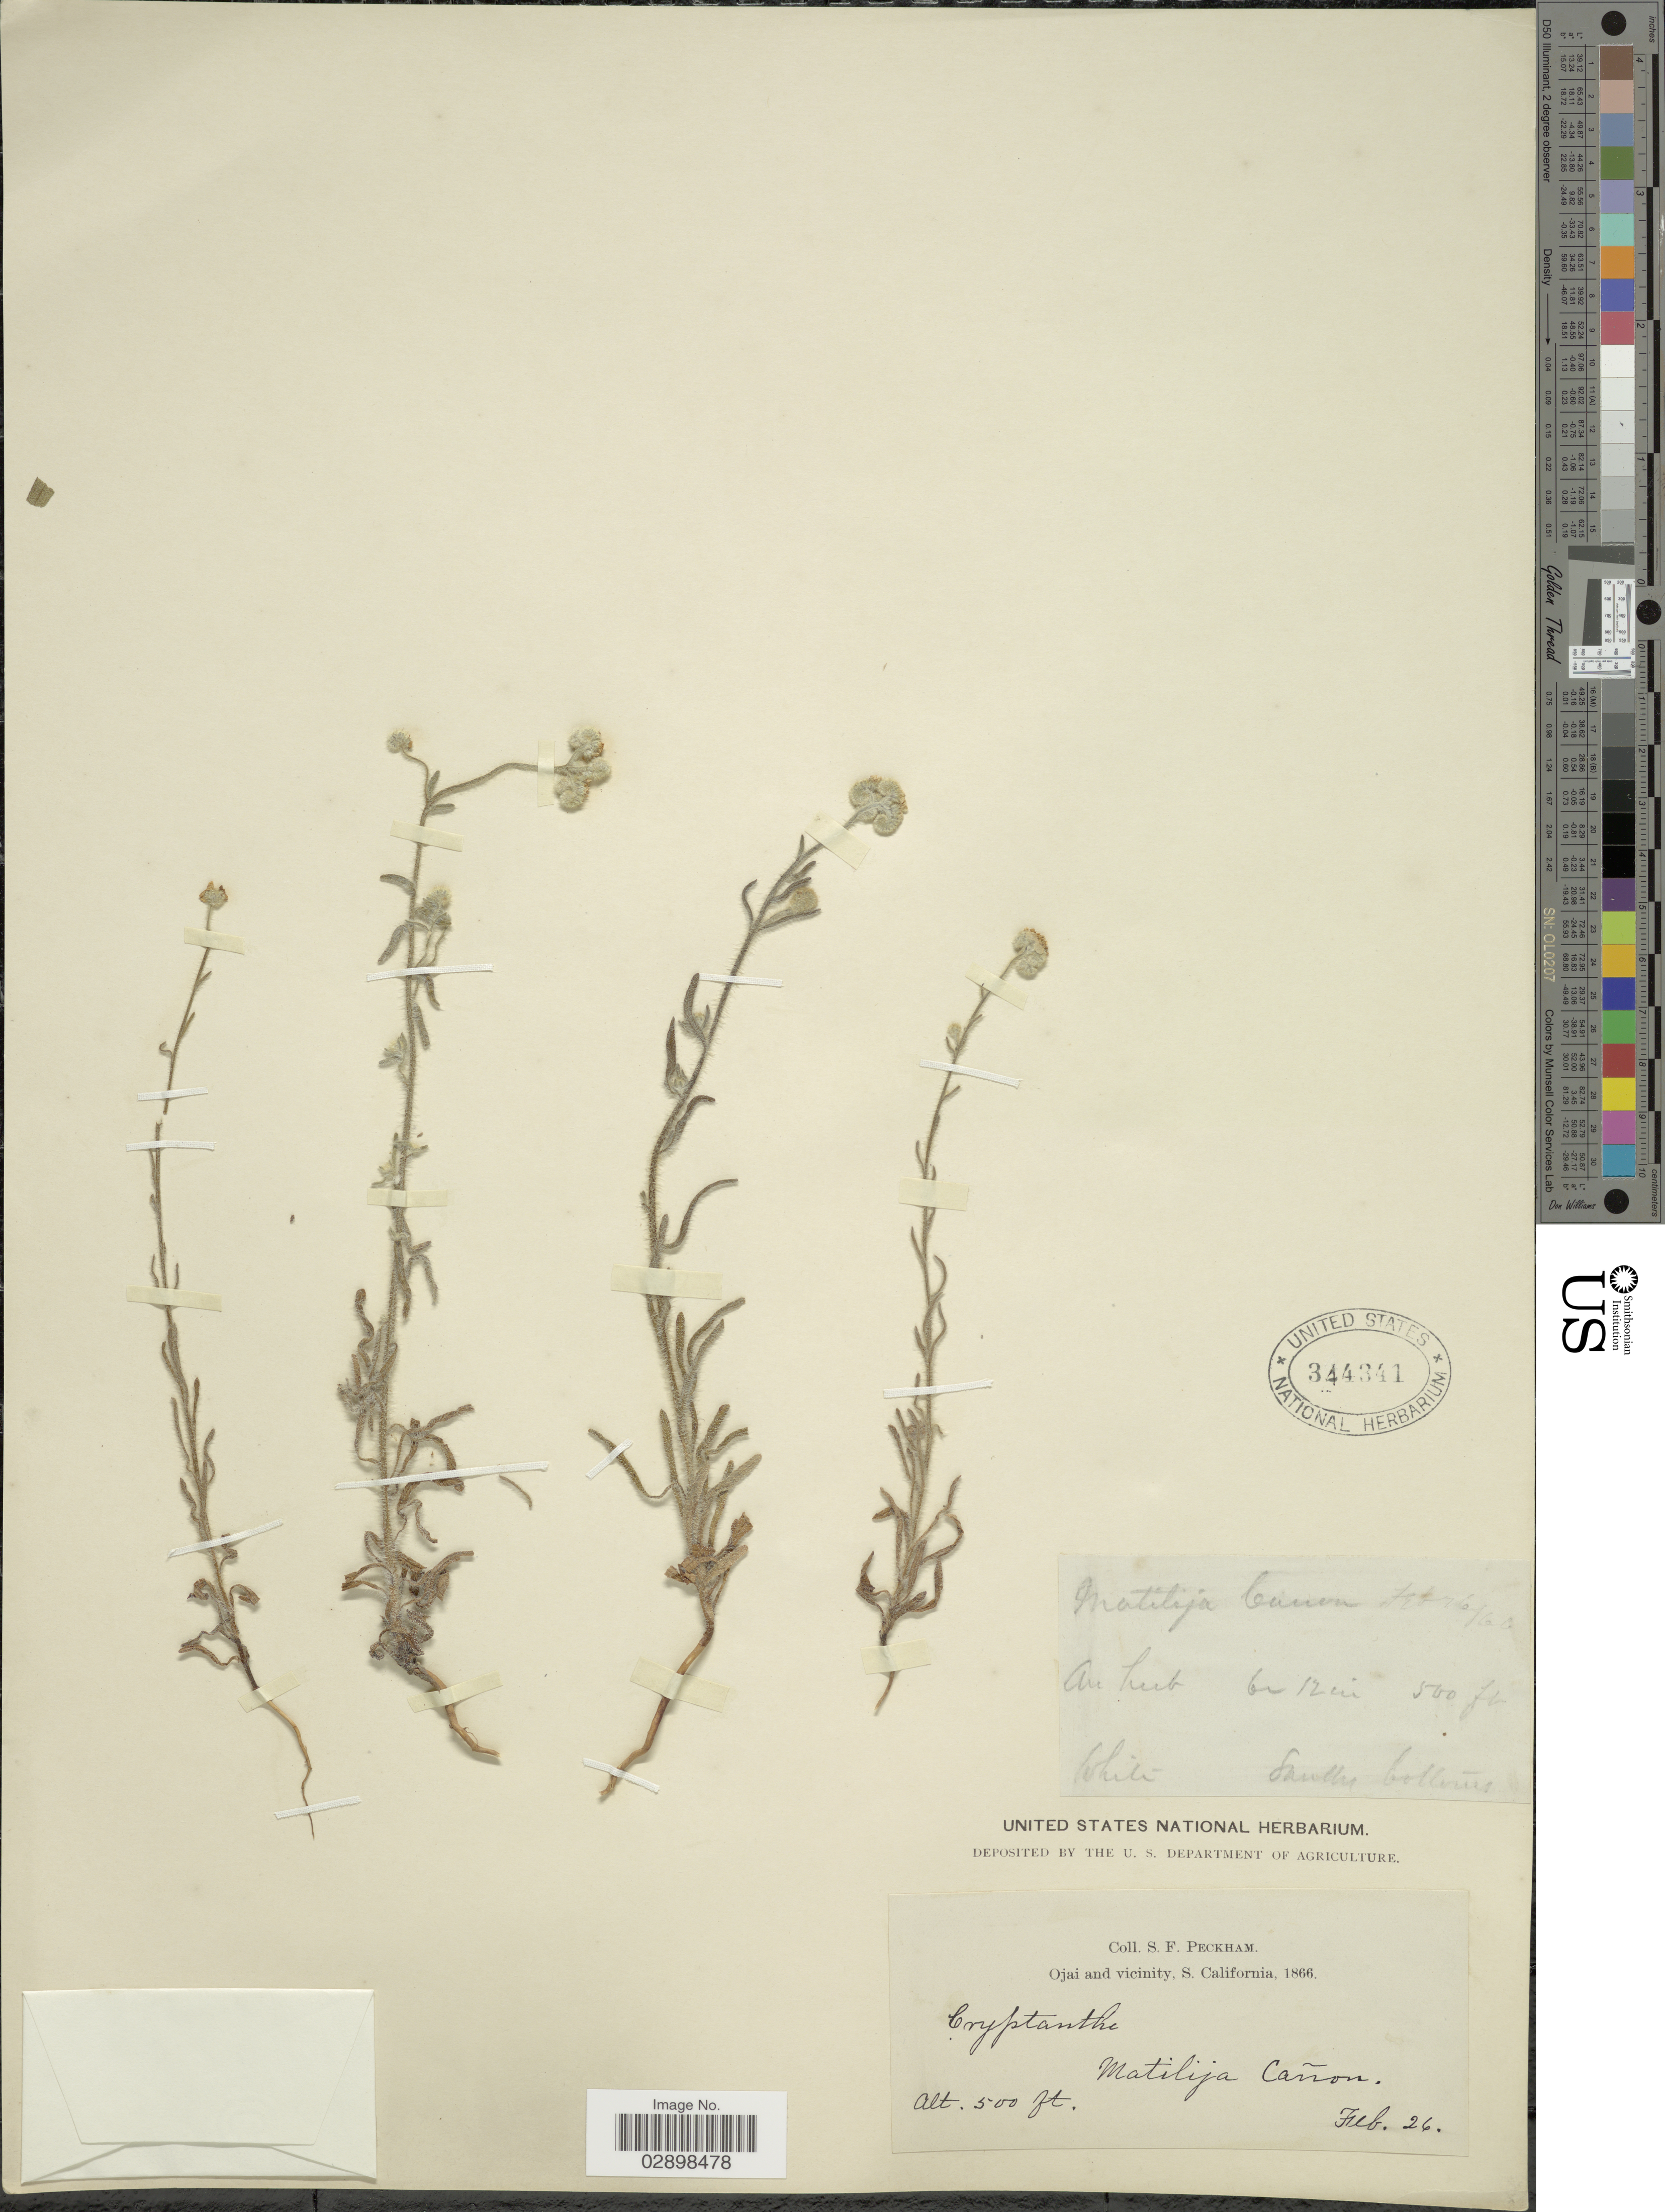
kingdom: Plantae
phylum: Tracheophyta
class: Magnoliopsida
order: Boraginales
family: Boraginaceae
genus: Cryptantha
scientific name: Cryptantha sp.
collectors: S. Peckham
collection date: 1866-02-26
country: United States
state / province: California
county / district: Ventura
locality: Ojai and vicinity, S. California. Matilija Cañon.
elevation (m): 152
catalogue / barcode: US 344341